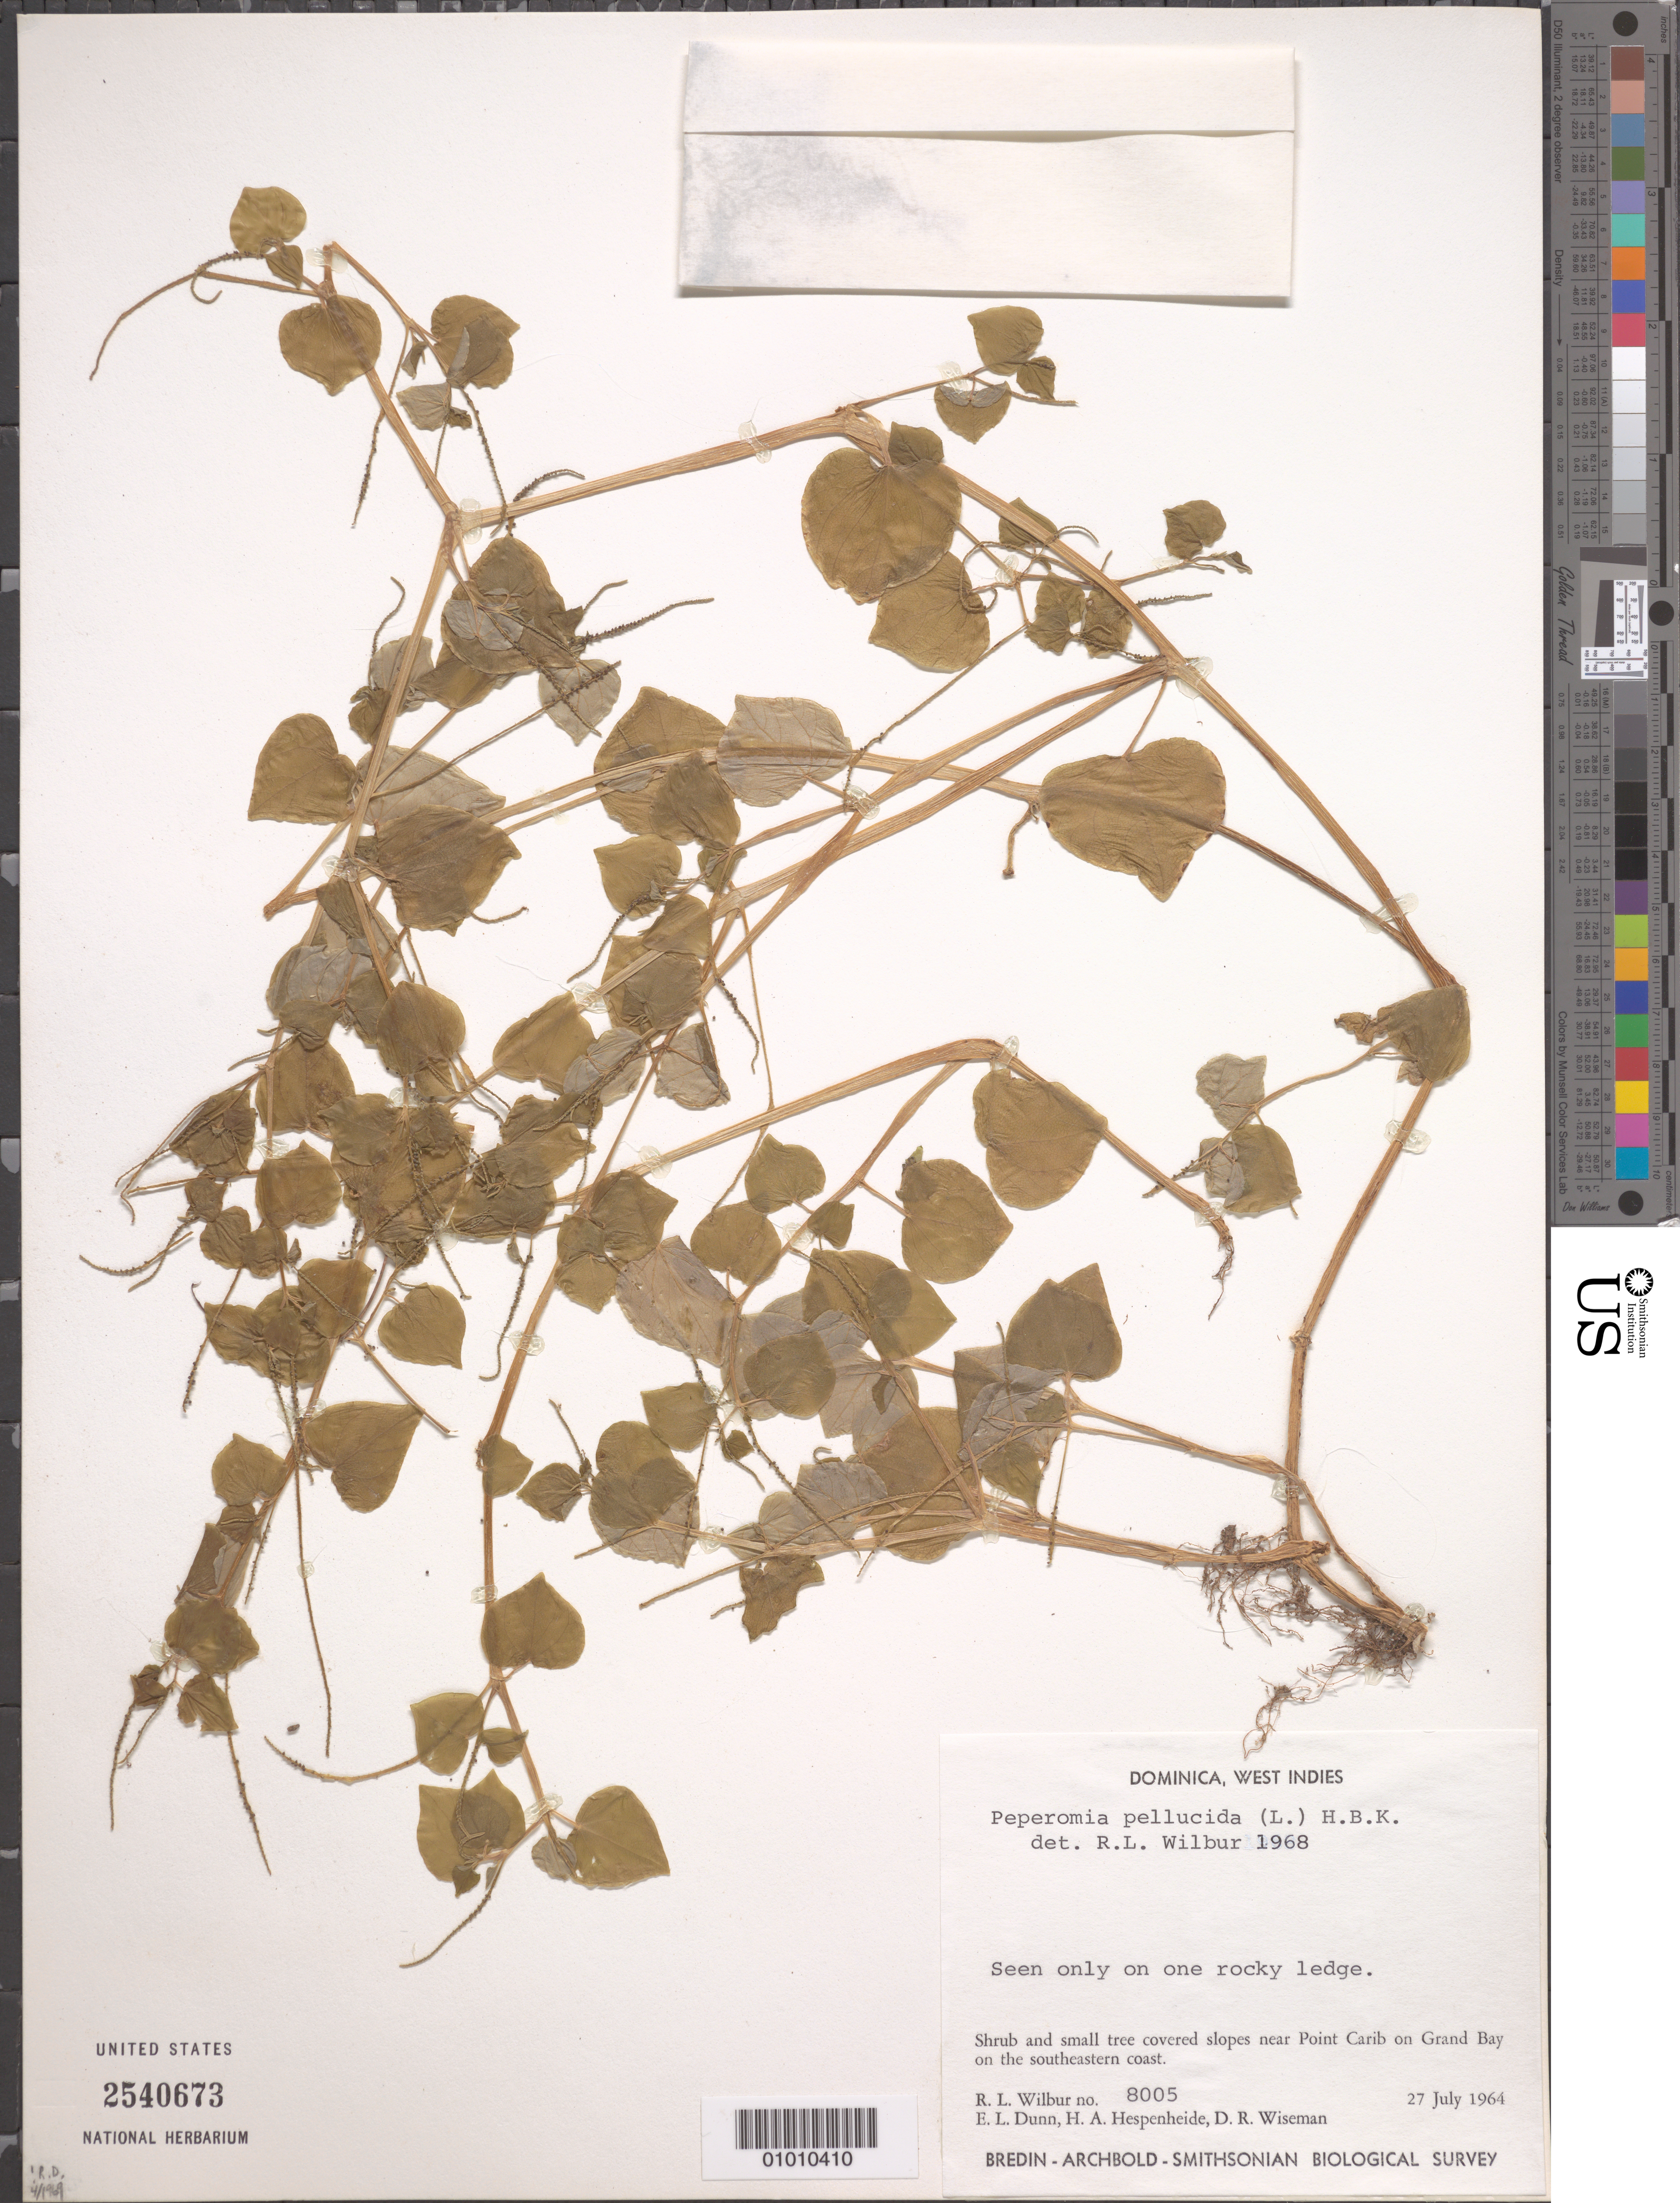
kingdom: Plantae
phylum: Tracheophyta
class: Magnoliopsida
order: Piperales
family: Piperaceae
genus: Peperomia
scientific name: Peperomia pellucida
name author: (L.) Kunth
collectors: R. L. Wilbur, E. Dunn, H. A. Hespenheide & D. R. Wiseman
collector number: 8005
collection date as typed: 27 Jun 1964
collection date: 1964-06-27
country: Dominica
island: Dominica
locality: Shrub and small tree covered slopes near Point Carib on Grand Bay on SE coast. Seen only on rocky ledge.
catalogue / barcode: US 2540673